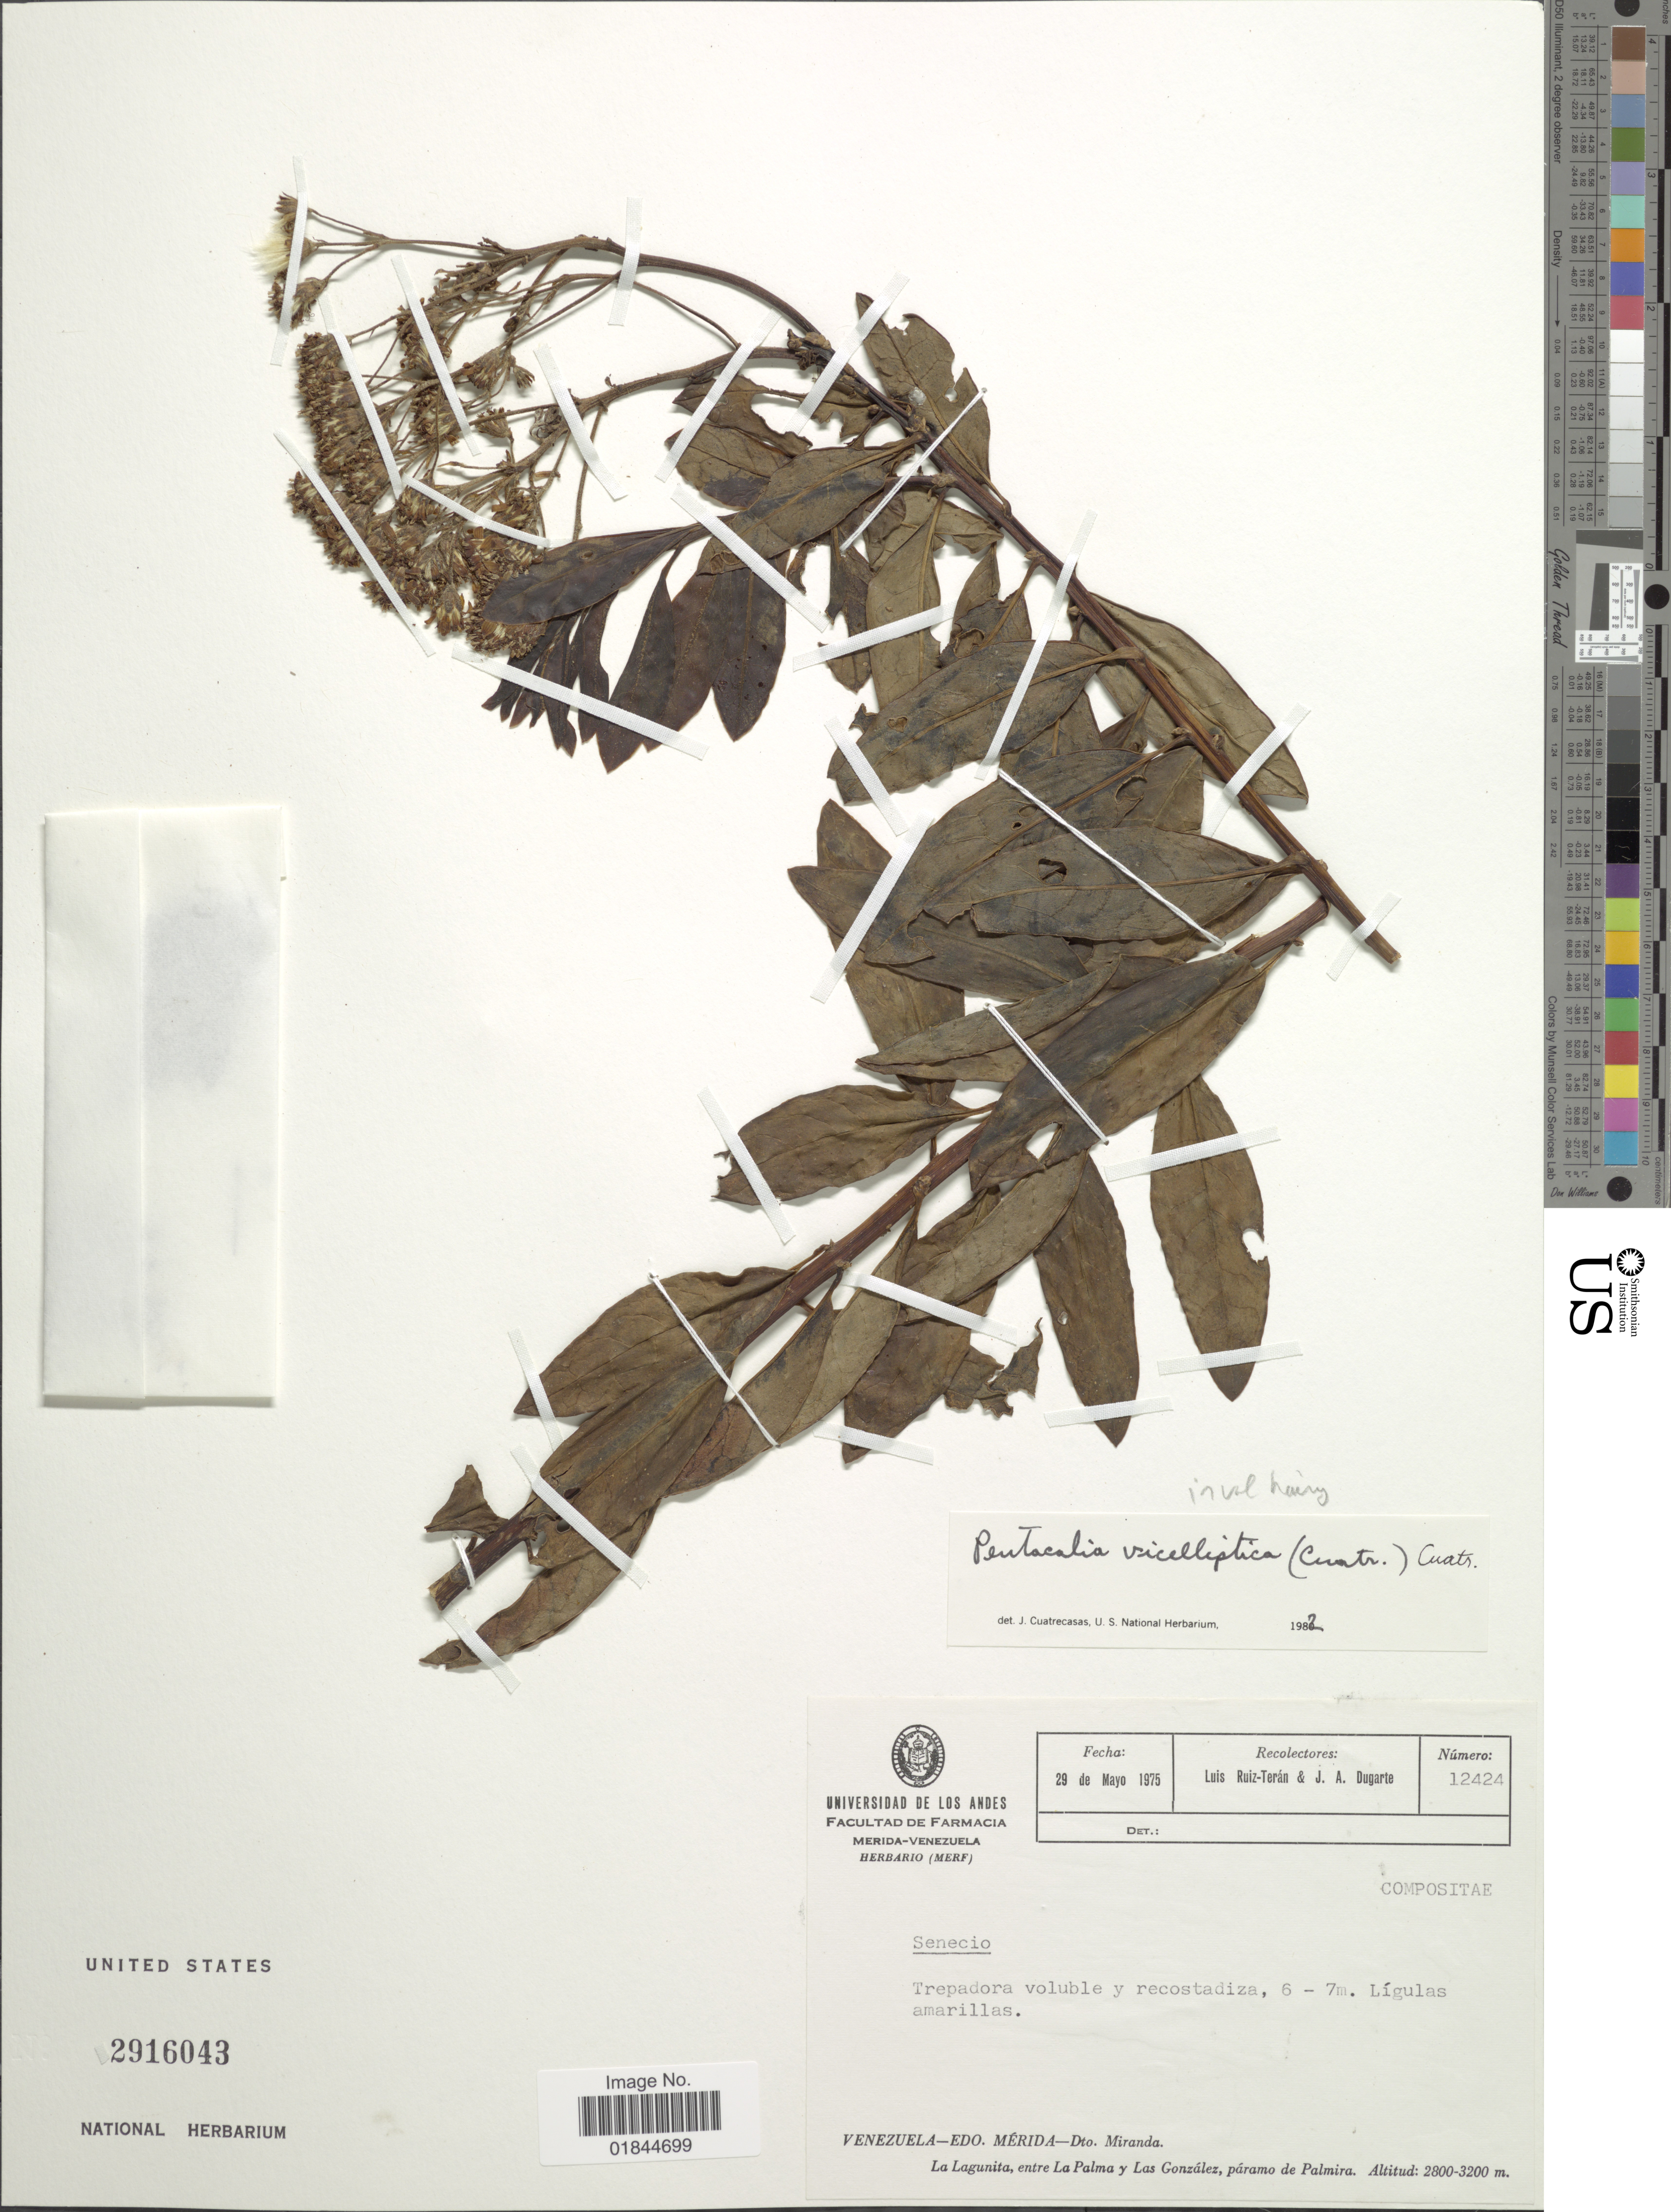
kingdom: Plantae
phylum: Tracheophyta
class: Magnoliopsida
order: Asterales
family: Asteraceae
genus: Pentacalia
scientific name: Pentacalia vicelliptica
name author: (Cuatrec.) Cuatrec.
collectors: L. Teran & J. Dugarte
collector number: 12424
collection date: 1975-05-29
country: Venezuela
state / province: Mérida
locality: Dto. Miranda, la Lagunita, entre La Palma y Las Gonzales, paramo de Palmira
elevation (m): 2800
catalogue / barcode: US 2916043